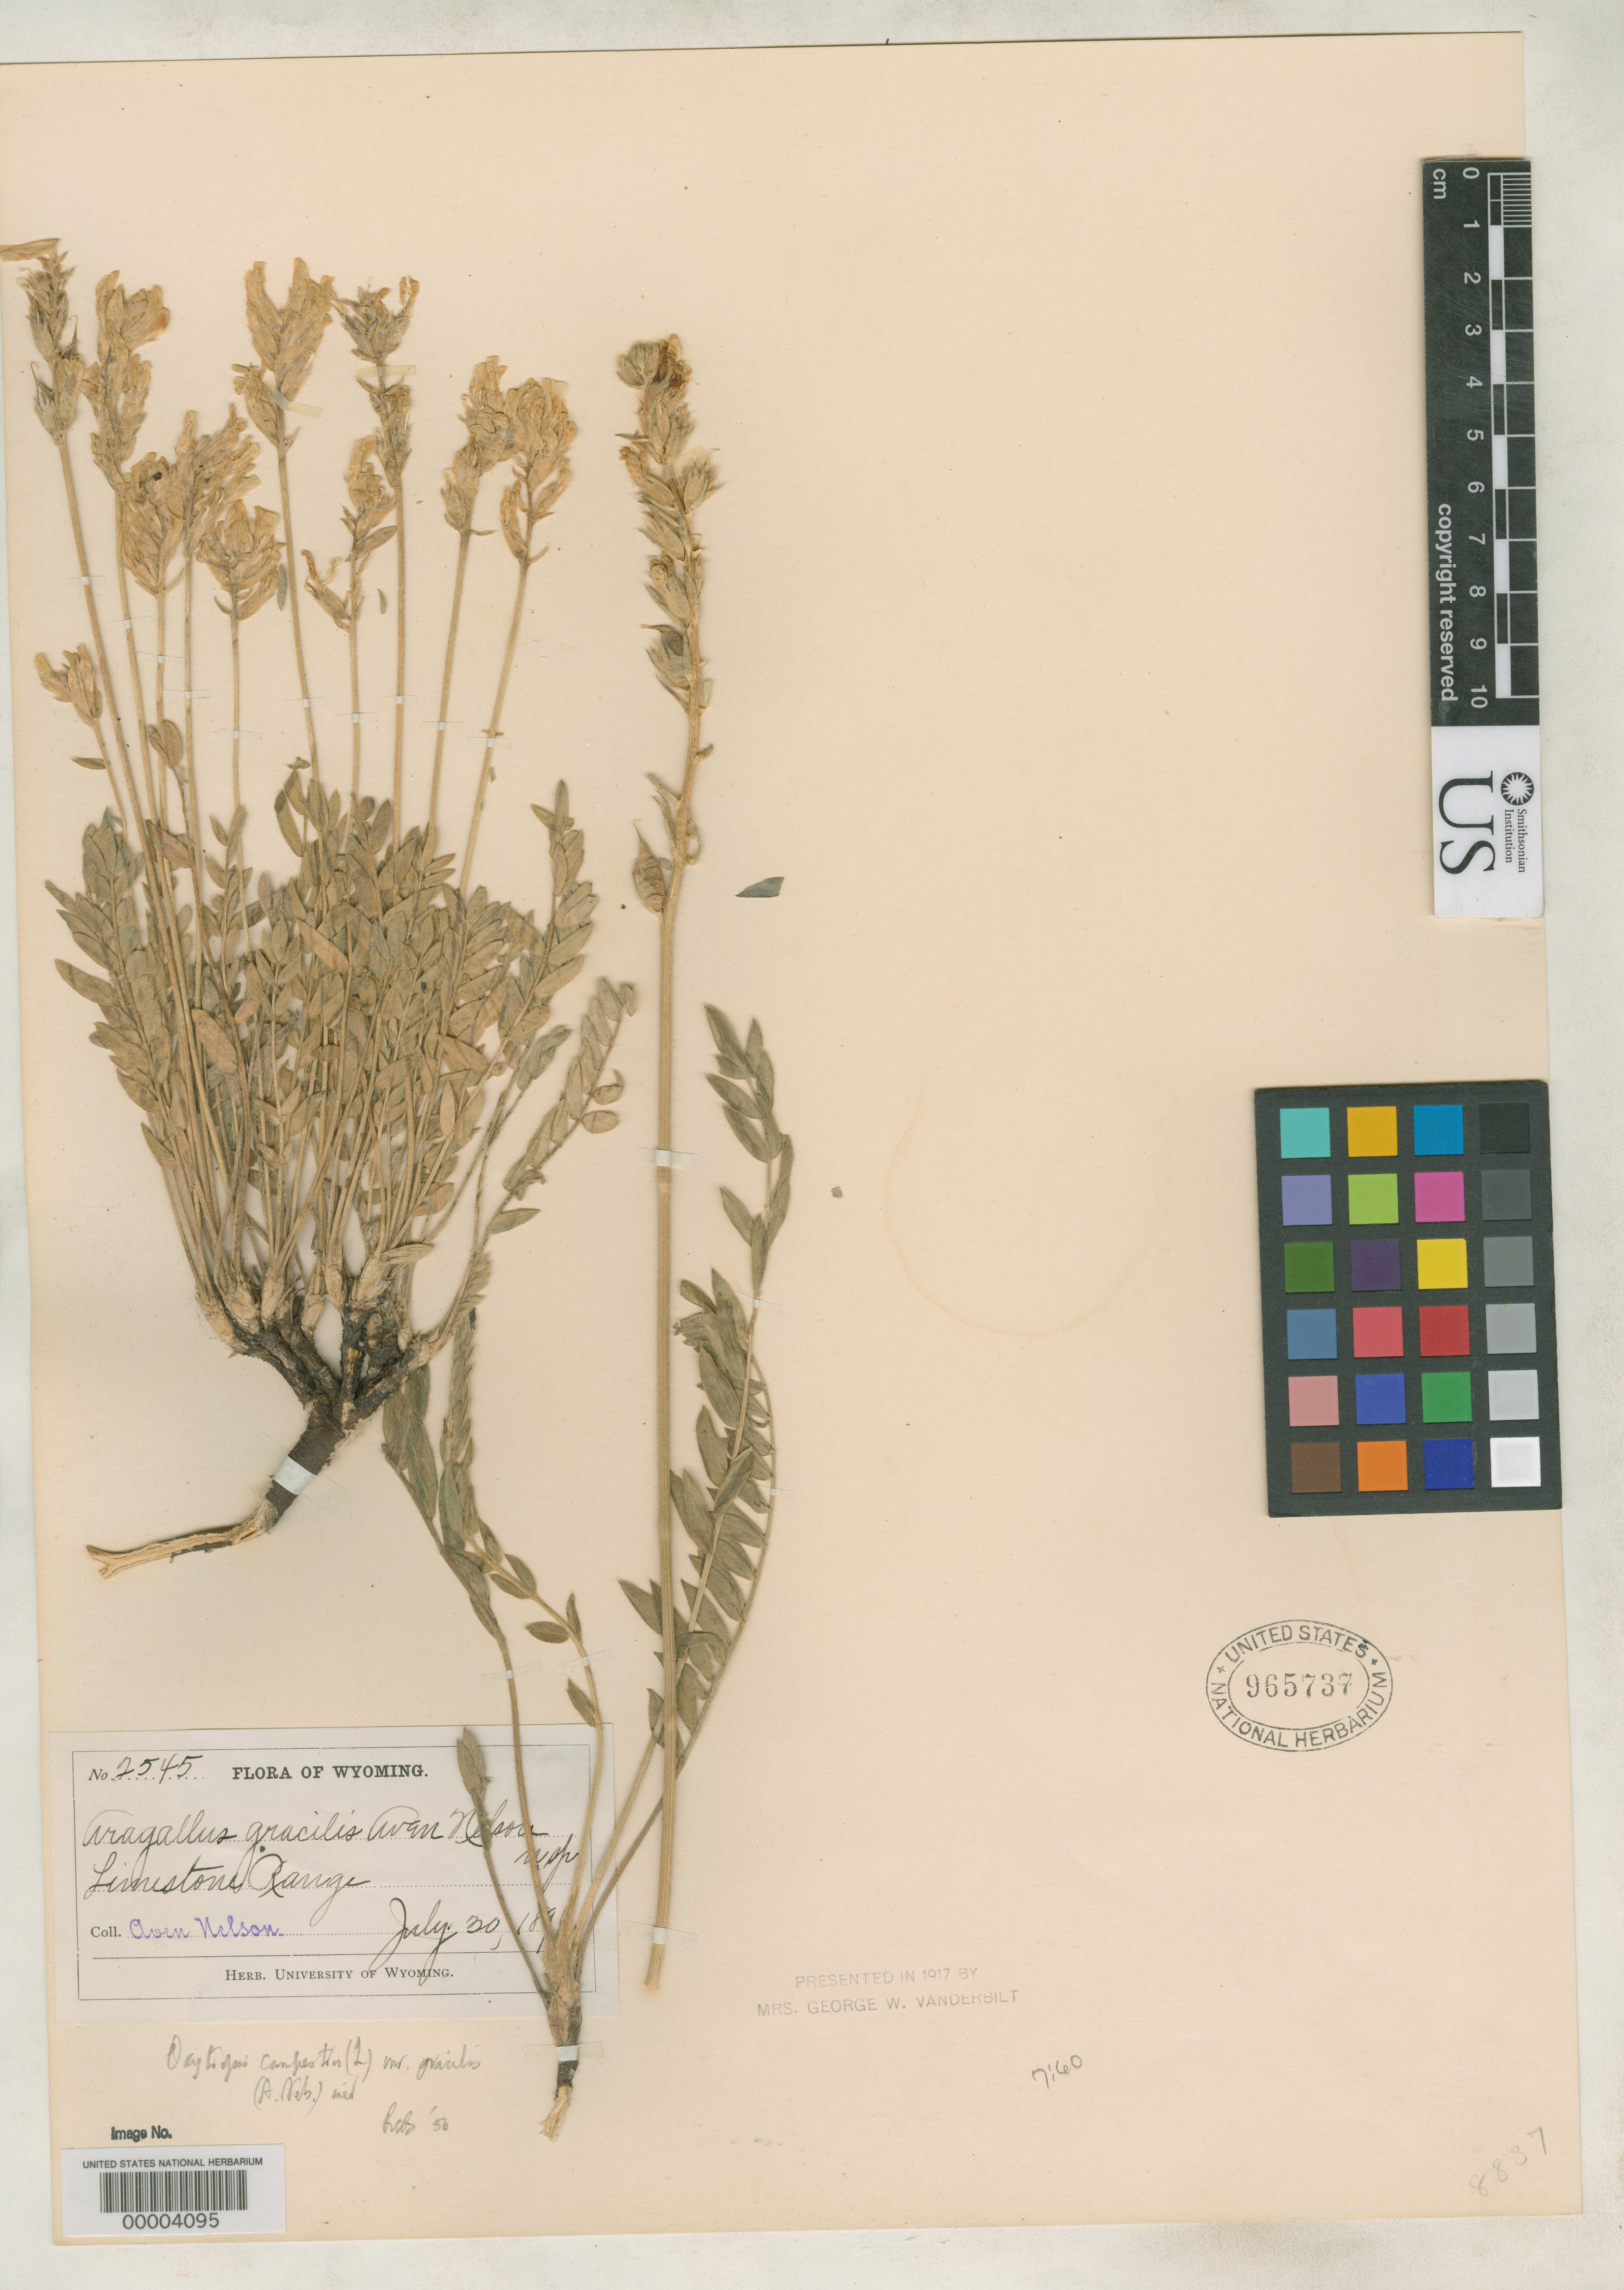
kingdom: Plantae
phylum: Tracheophyta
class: Magnoliopsida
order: Fabales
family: Fabaceae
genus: Aragallus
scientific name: Aragallus gracilis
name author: A. Nelson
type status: Type Fragment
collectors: A. Nelson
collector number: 2545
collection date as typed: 30 Jun 1896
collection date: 1896-06-30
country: United States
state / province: Wyoming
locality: Limestone Range, New Castle.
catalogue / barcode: US 965737